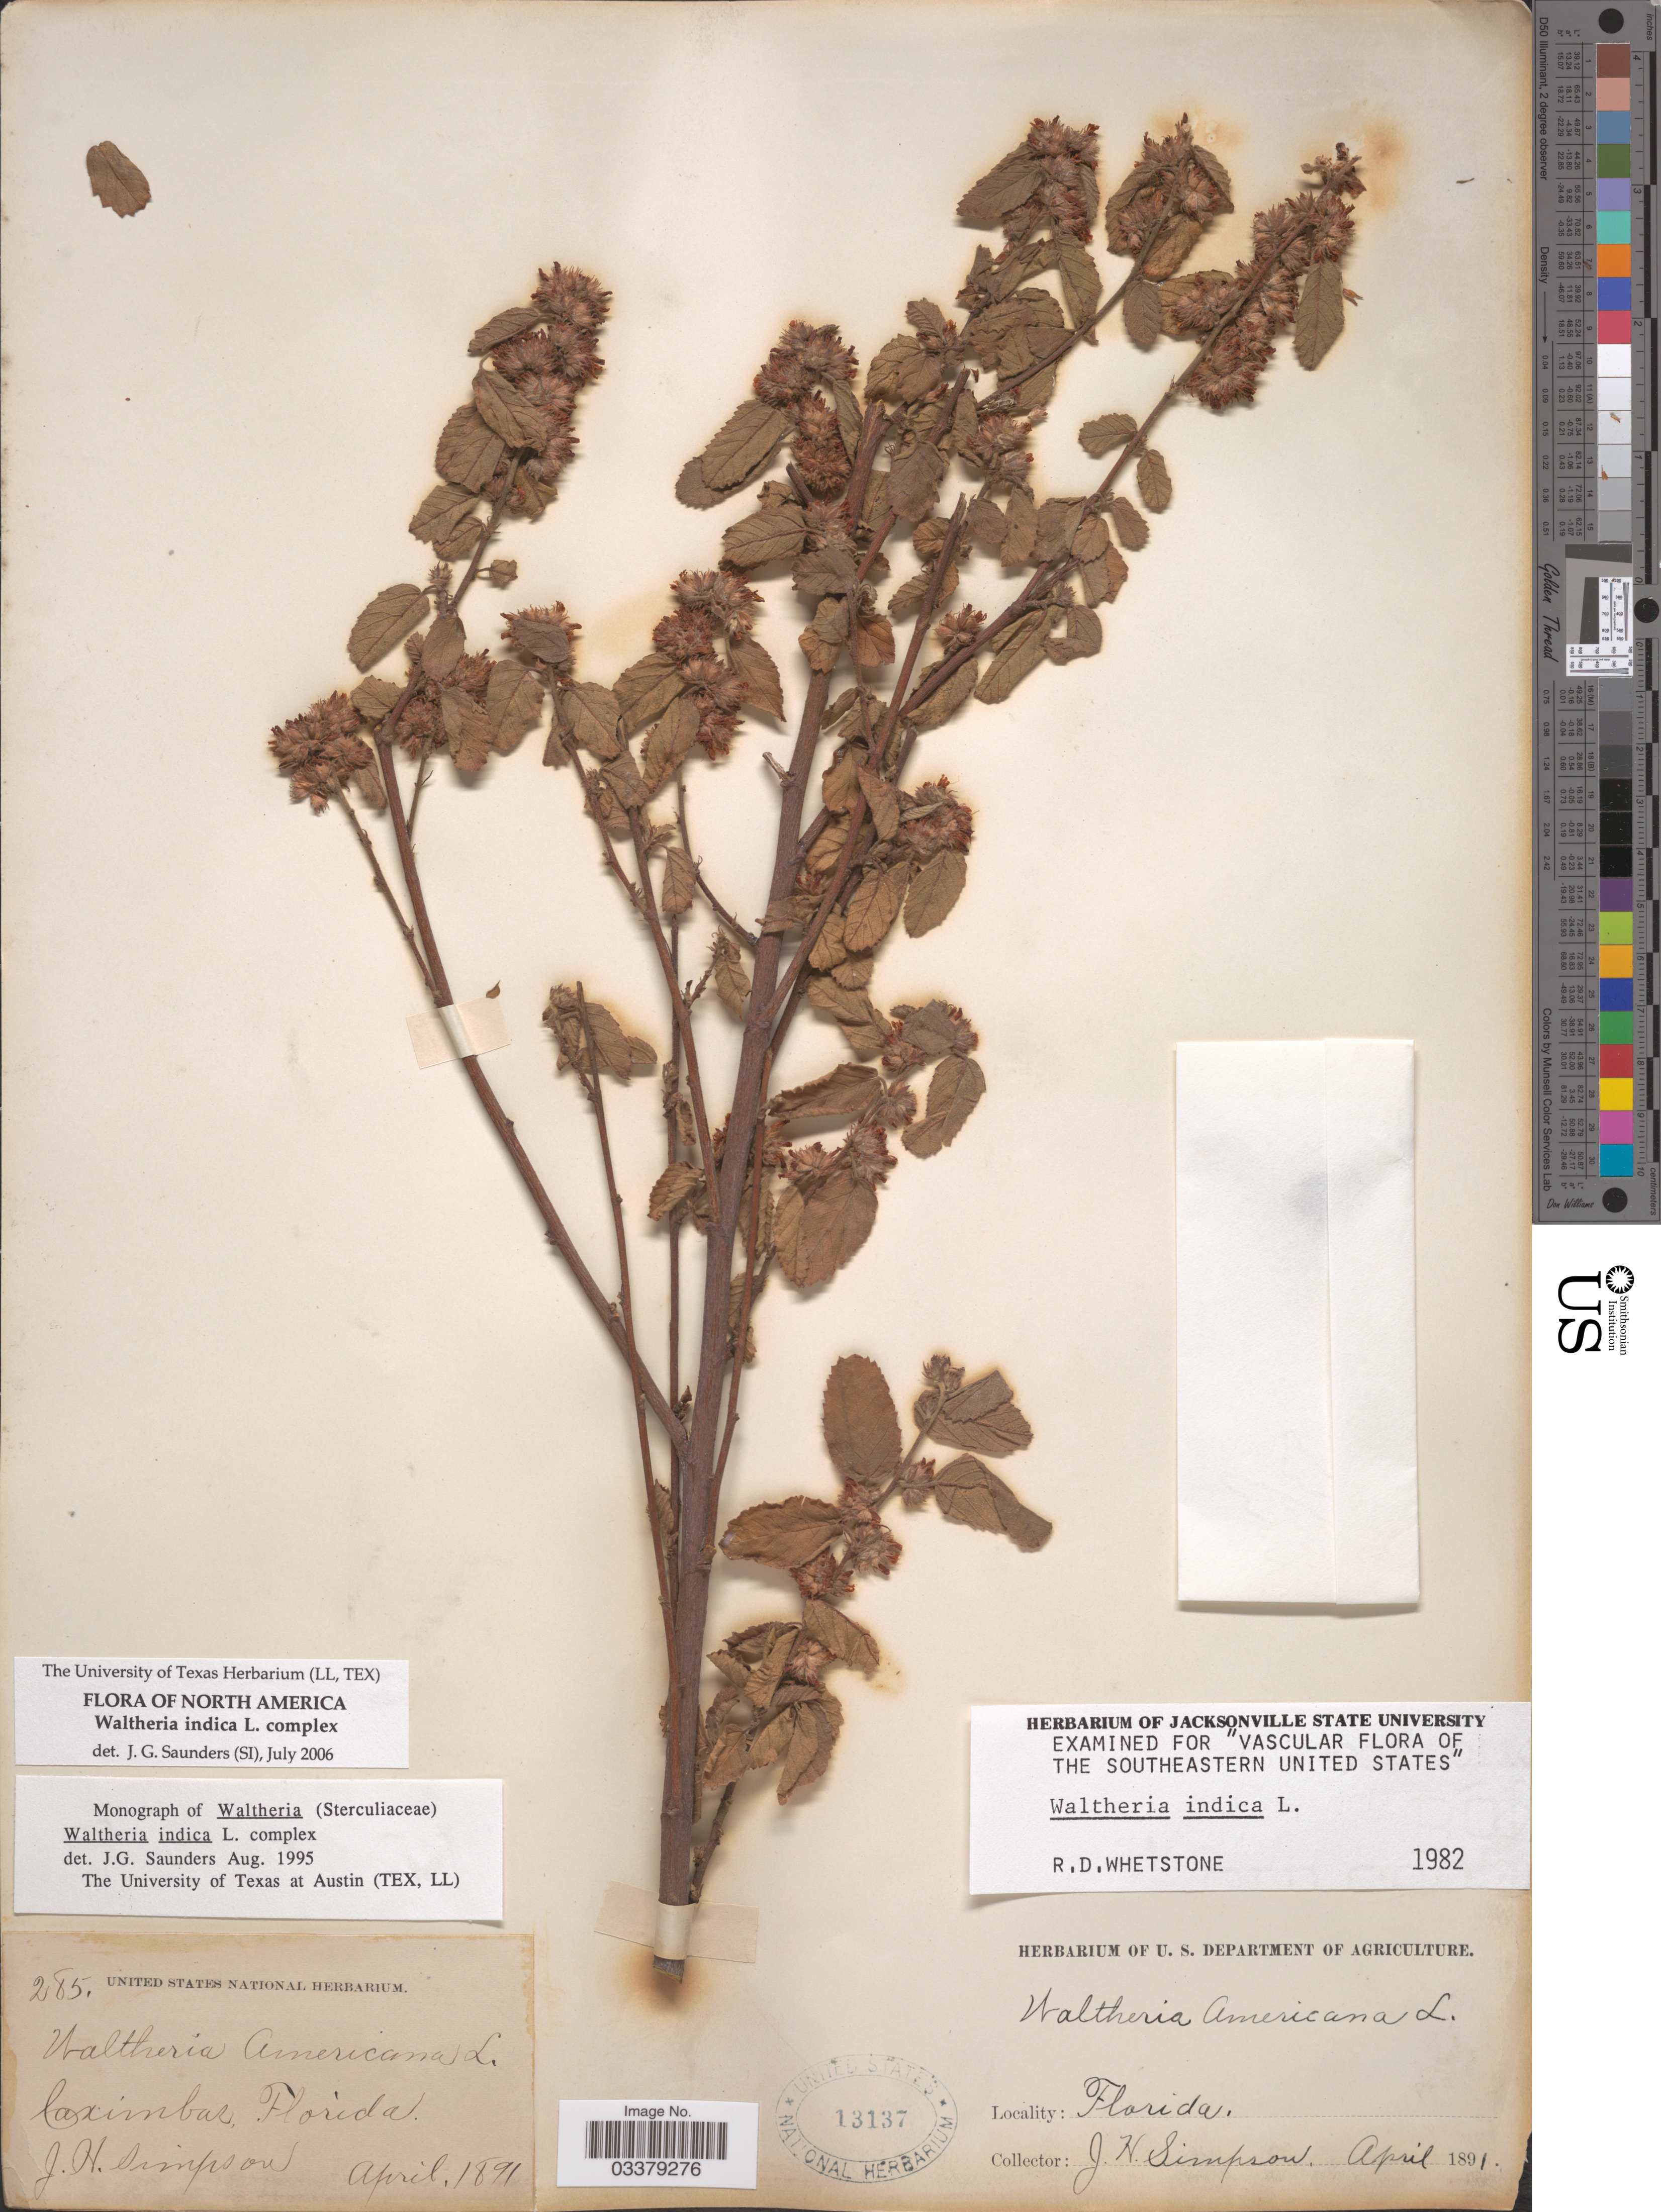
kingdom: Plantae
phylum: Tracheophyta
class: Magnoliopsida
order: Malvales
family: Malvaceae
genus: Waltheria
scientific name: Waltheria indica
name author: L.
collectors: J. H. Simpson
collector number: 285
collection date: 1891-04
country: United States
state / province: Florida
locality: Caximbas.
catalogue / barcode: US 13137